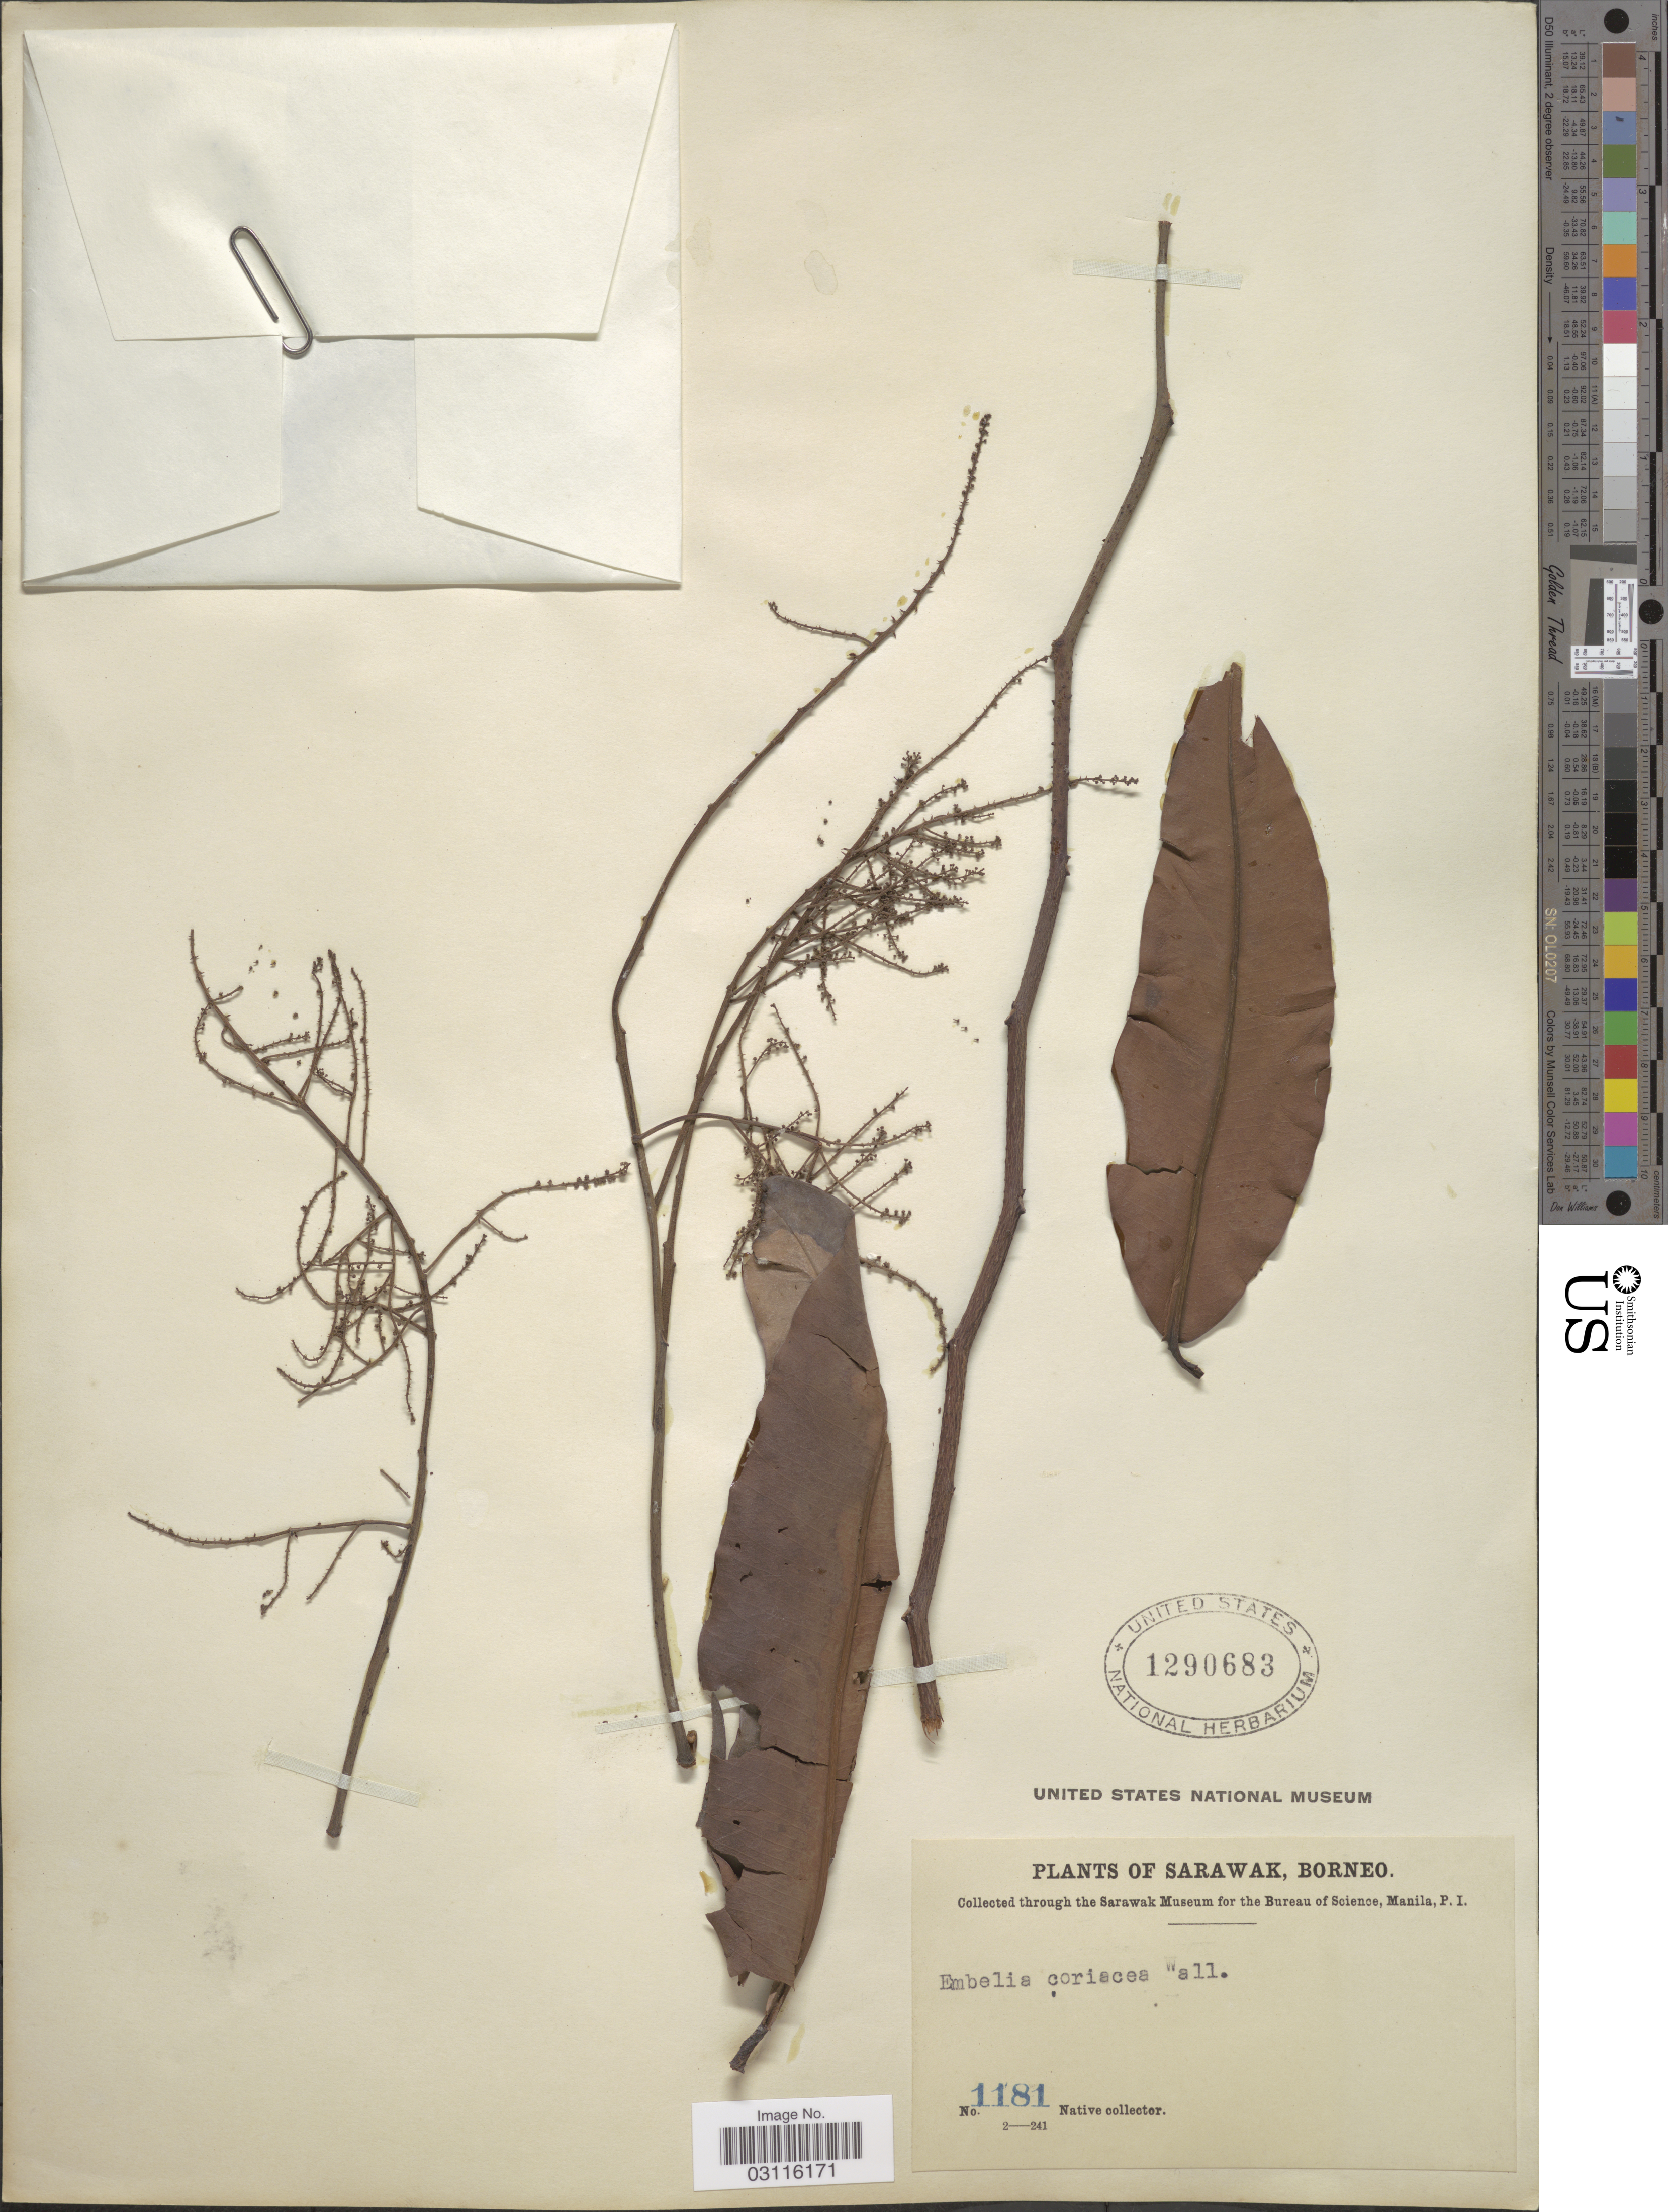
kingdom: Plantae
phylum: Tracheophyta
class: Magnoliopsida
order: Ericales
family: Primulaceae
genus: Embelia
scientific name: Embelia coriacea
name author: Wall. ex A. DC.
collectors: Native collector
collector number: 1181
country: Malaysia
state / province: Sarawak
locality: Borneo.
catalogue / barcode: US 1290683